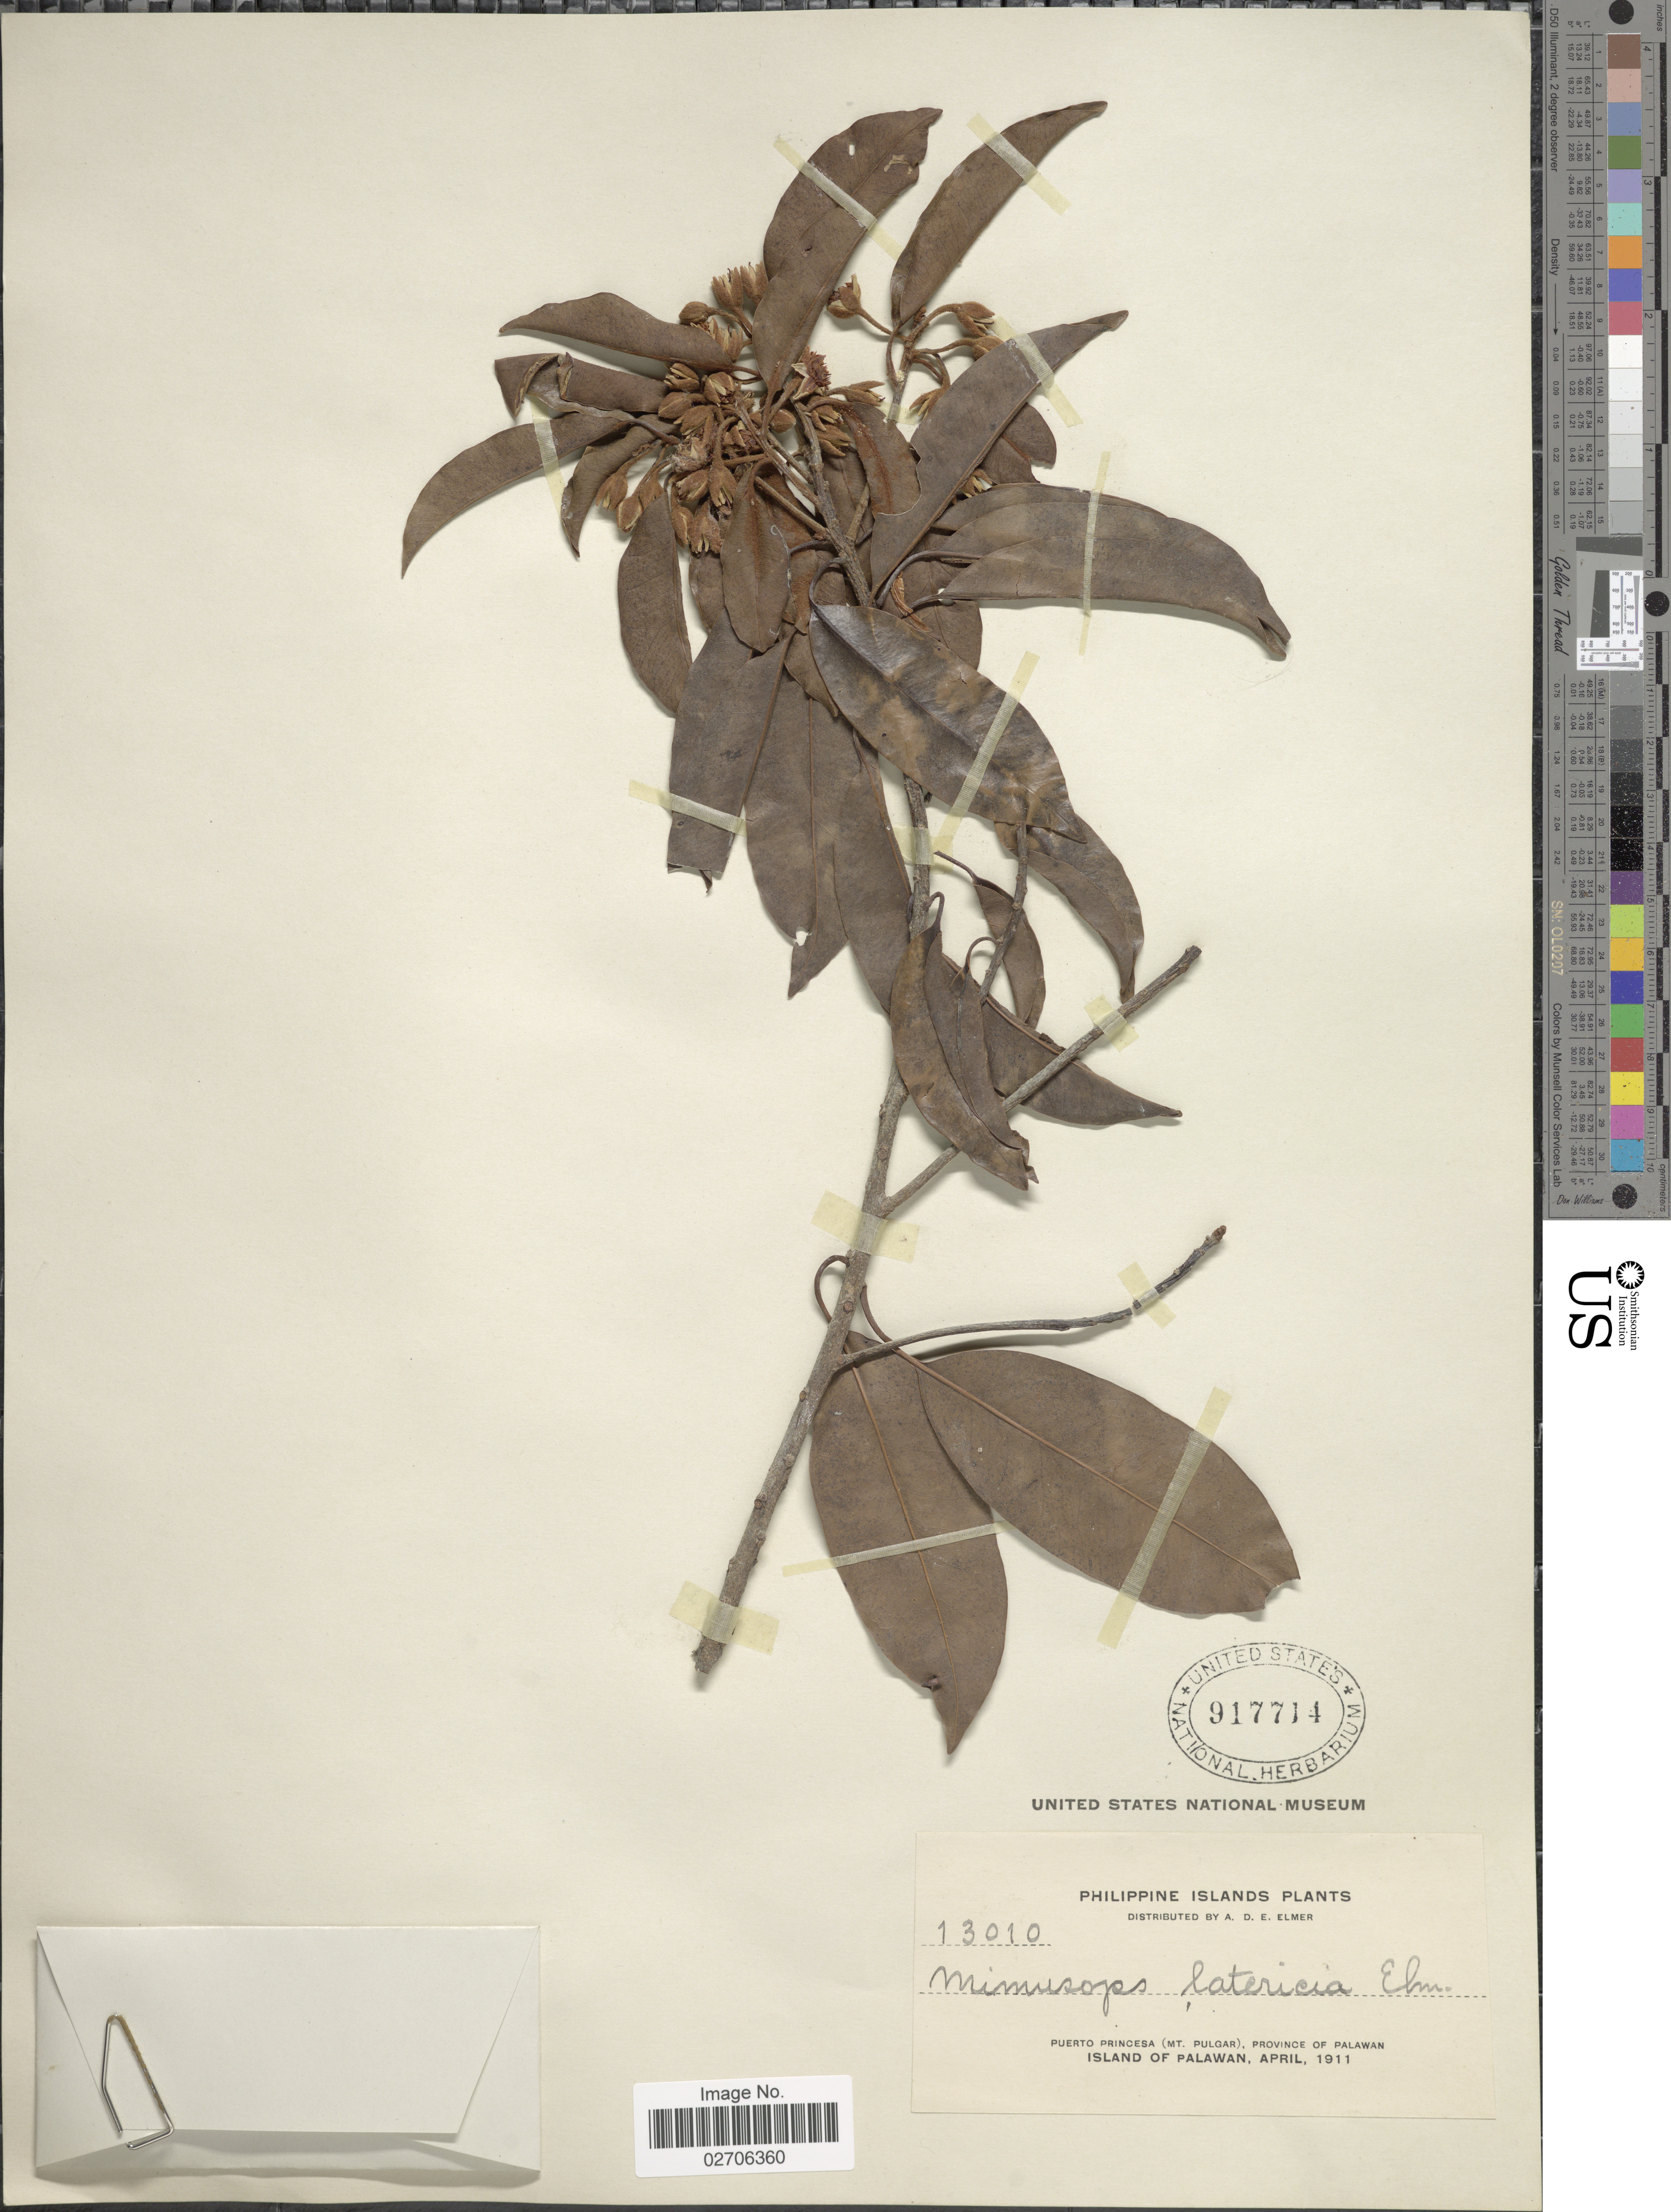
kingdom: Plantae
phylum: Tracheophyta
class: Magnoliopsida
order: Ericales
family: Sapotaceae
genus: Mimusops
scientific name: Mimusops djave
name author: Engl.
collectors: A. D. E. Elmer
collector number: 13010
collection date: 1911-04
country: Philippines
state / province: Mimaropa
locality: Puerto Princesa (Mt. Pulgar) Province of Palawan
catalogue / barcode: US 917714